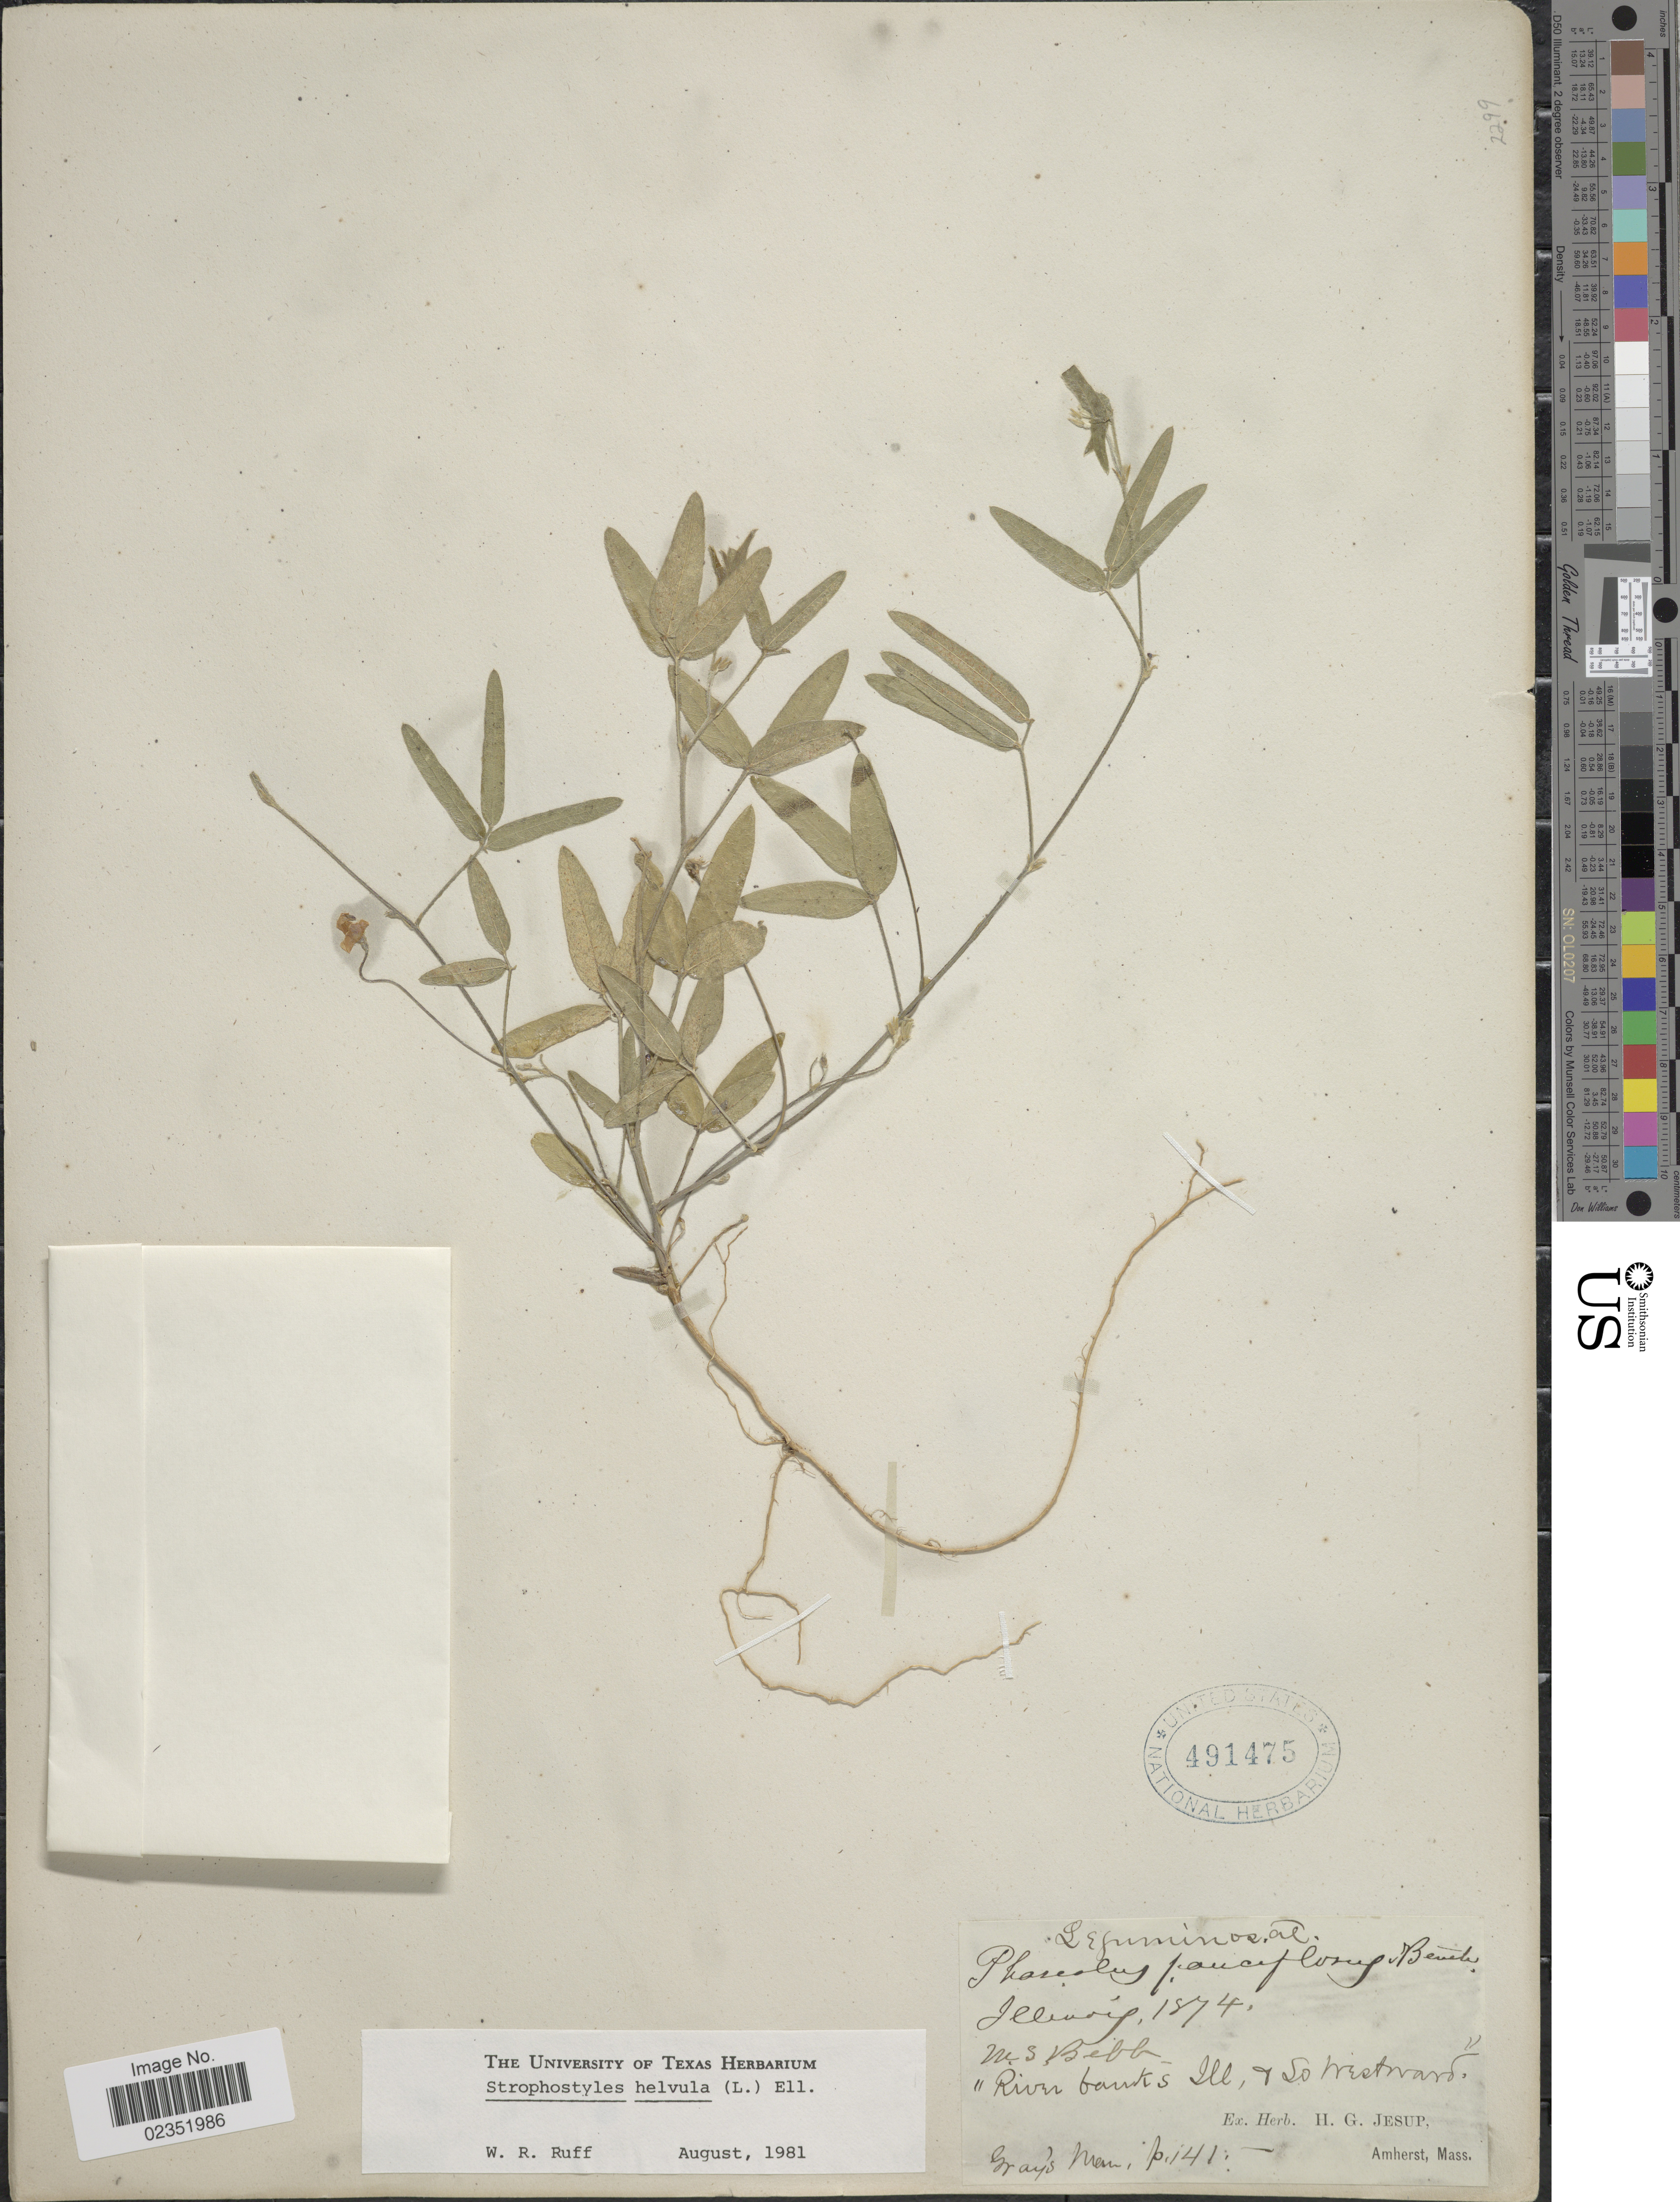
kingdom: Plantae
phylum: Tracheophyta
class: Magnoliopsida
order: Fabales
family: Fabaceae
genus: Strophostyles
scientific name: Strophostyles helvola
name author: (L.) Elliott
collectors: M. Bebb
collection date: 1874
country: United States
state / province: Illinois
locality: River banks Ill, So Westward, Gray's Man, p. 141 [unsure placement]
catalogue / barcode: US 491475